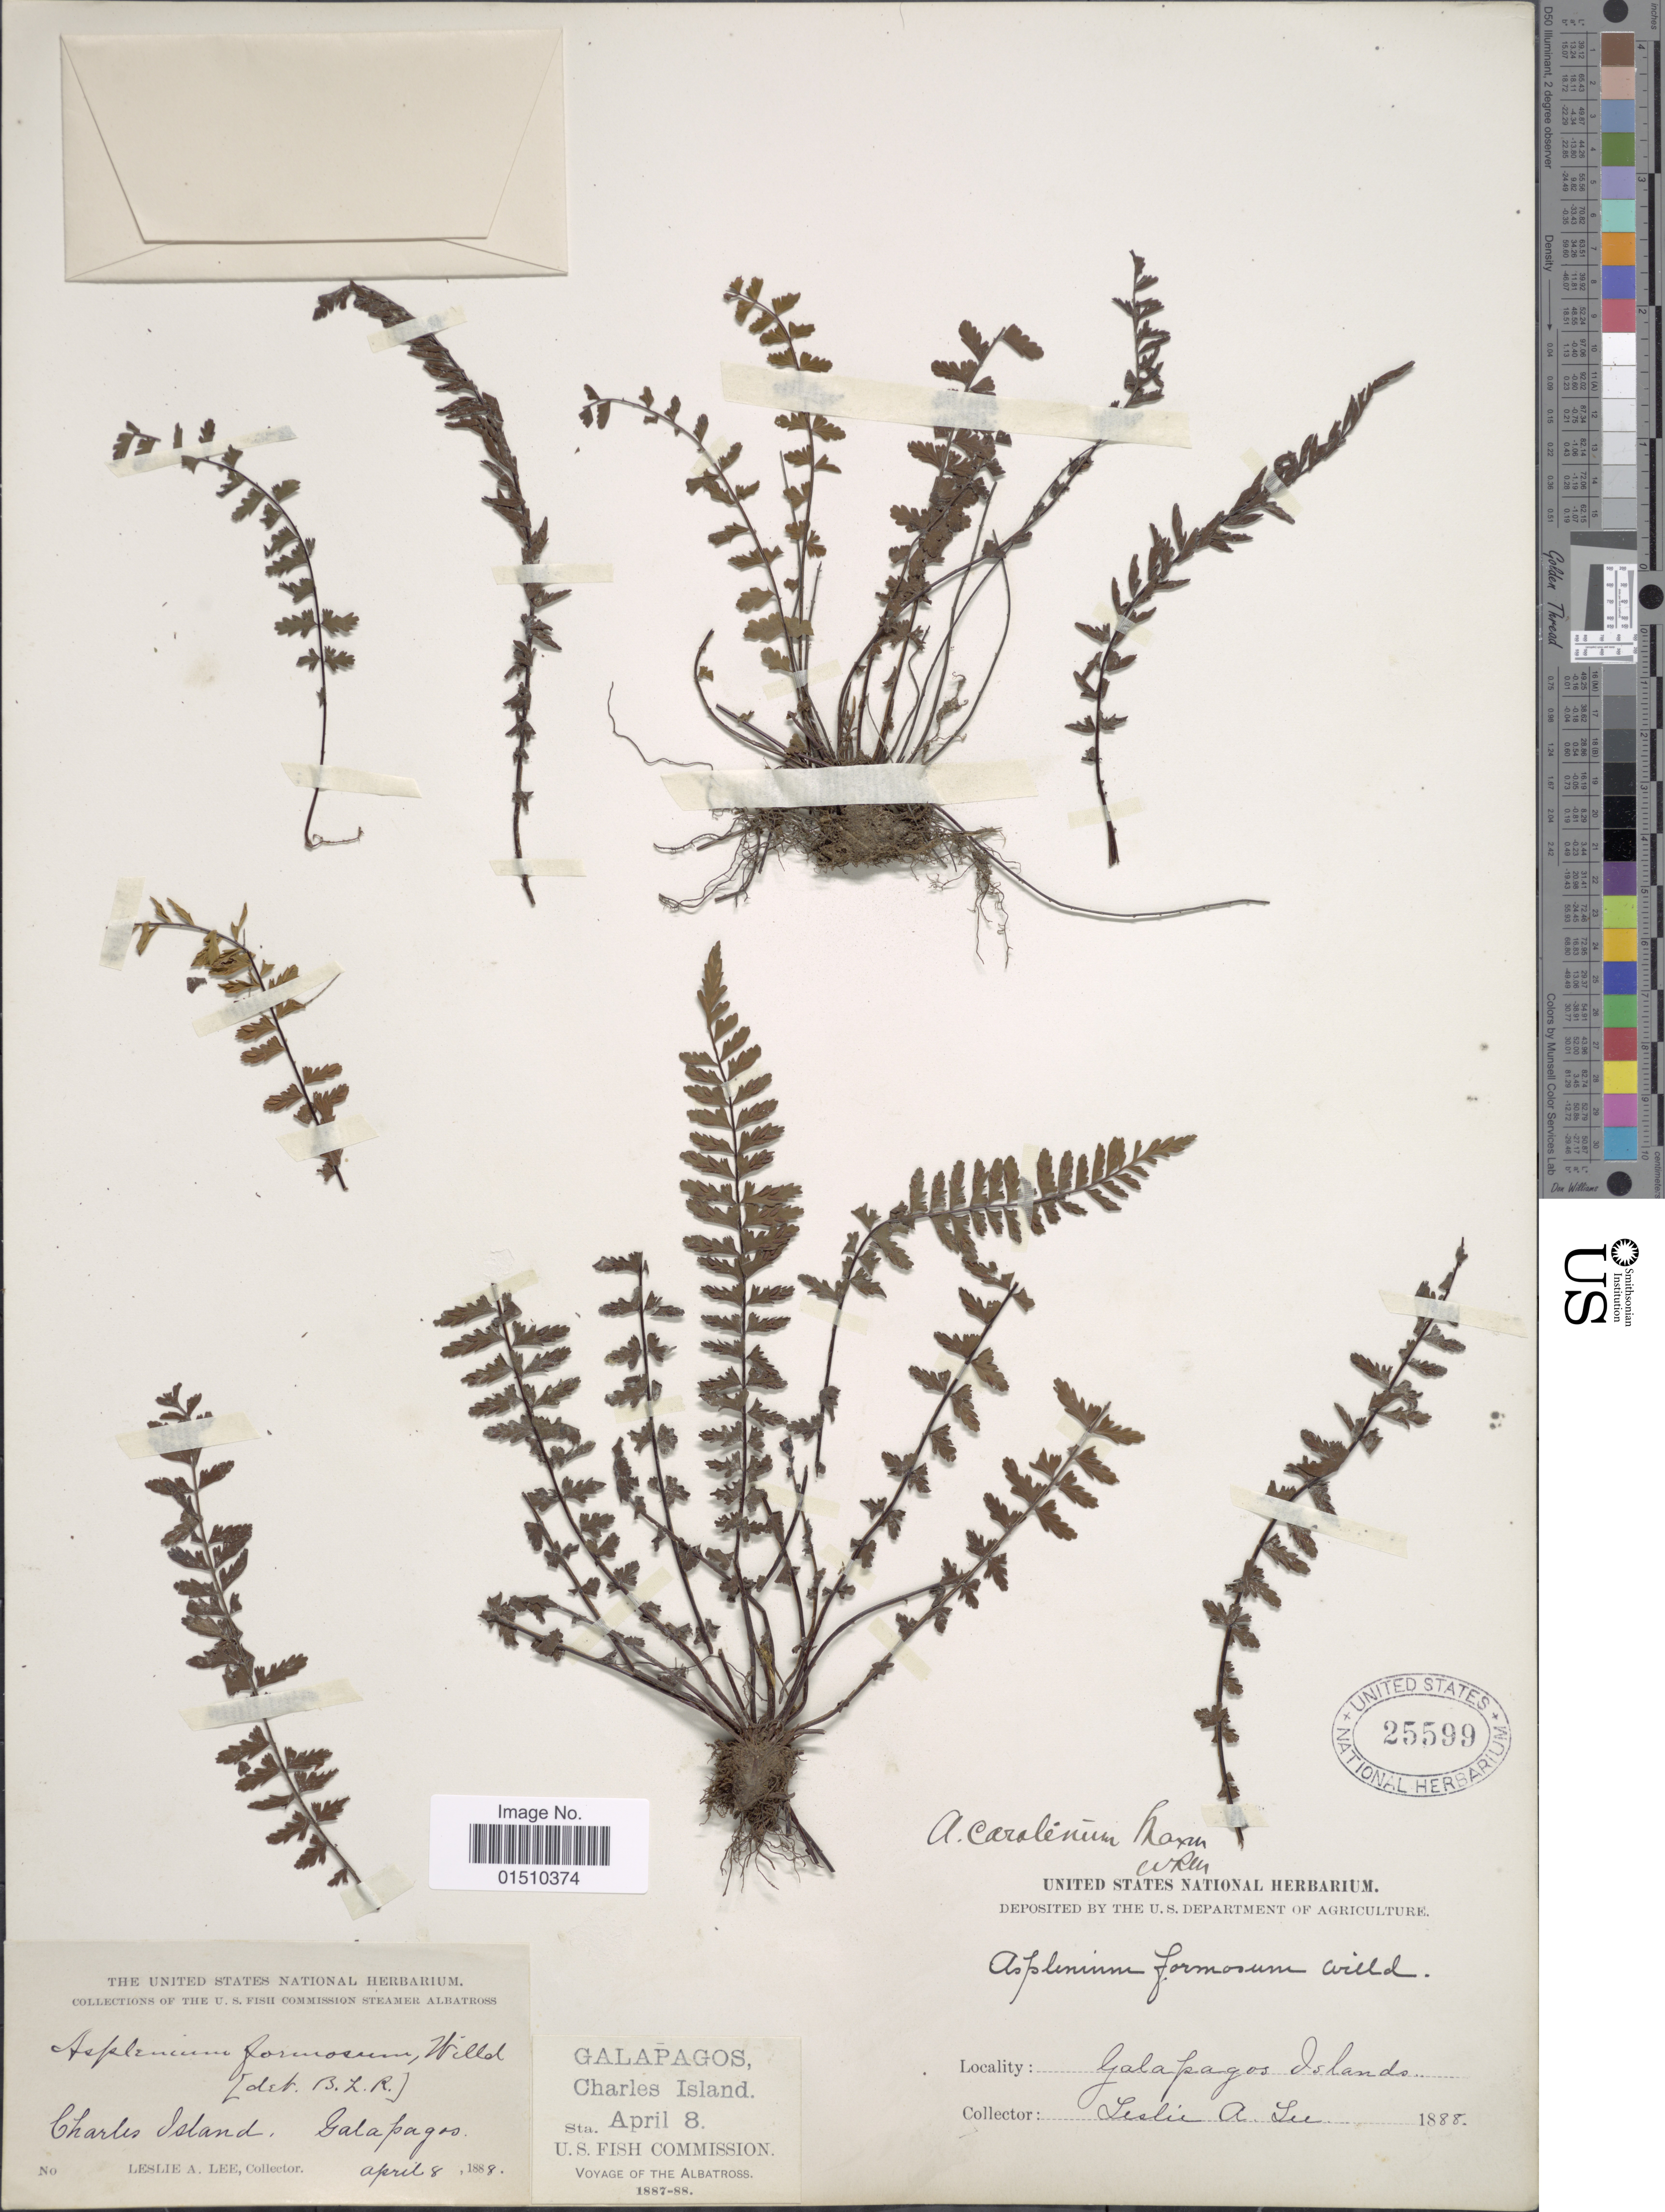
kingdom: Plantae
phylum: Tracheophyta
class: Polypodiopsida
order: Polypodiales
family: Aspleniaceae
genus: Asplenium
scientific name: Asplenium carolinum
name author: Maxon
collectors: L. Lee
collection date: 1888-04-08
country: Ecuador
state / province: Colón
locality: Galapagos Islands, Charles Island. Galapagos.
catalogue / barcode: US 25599